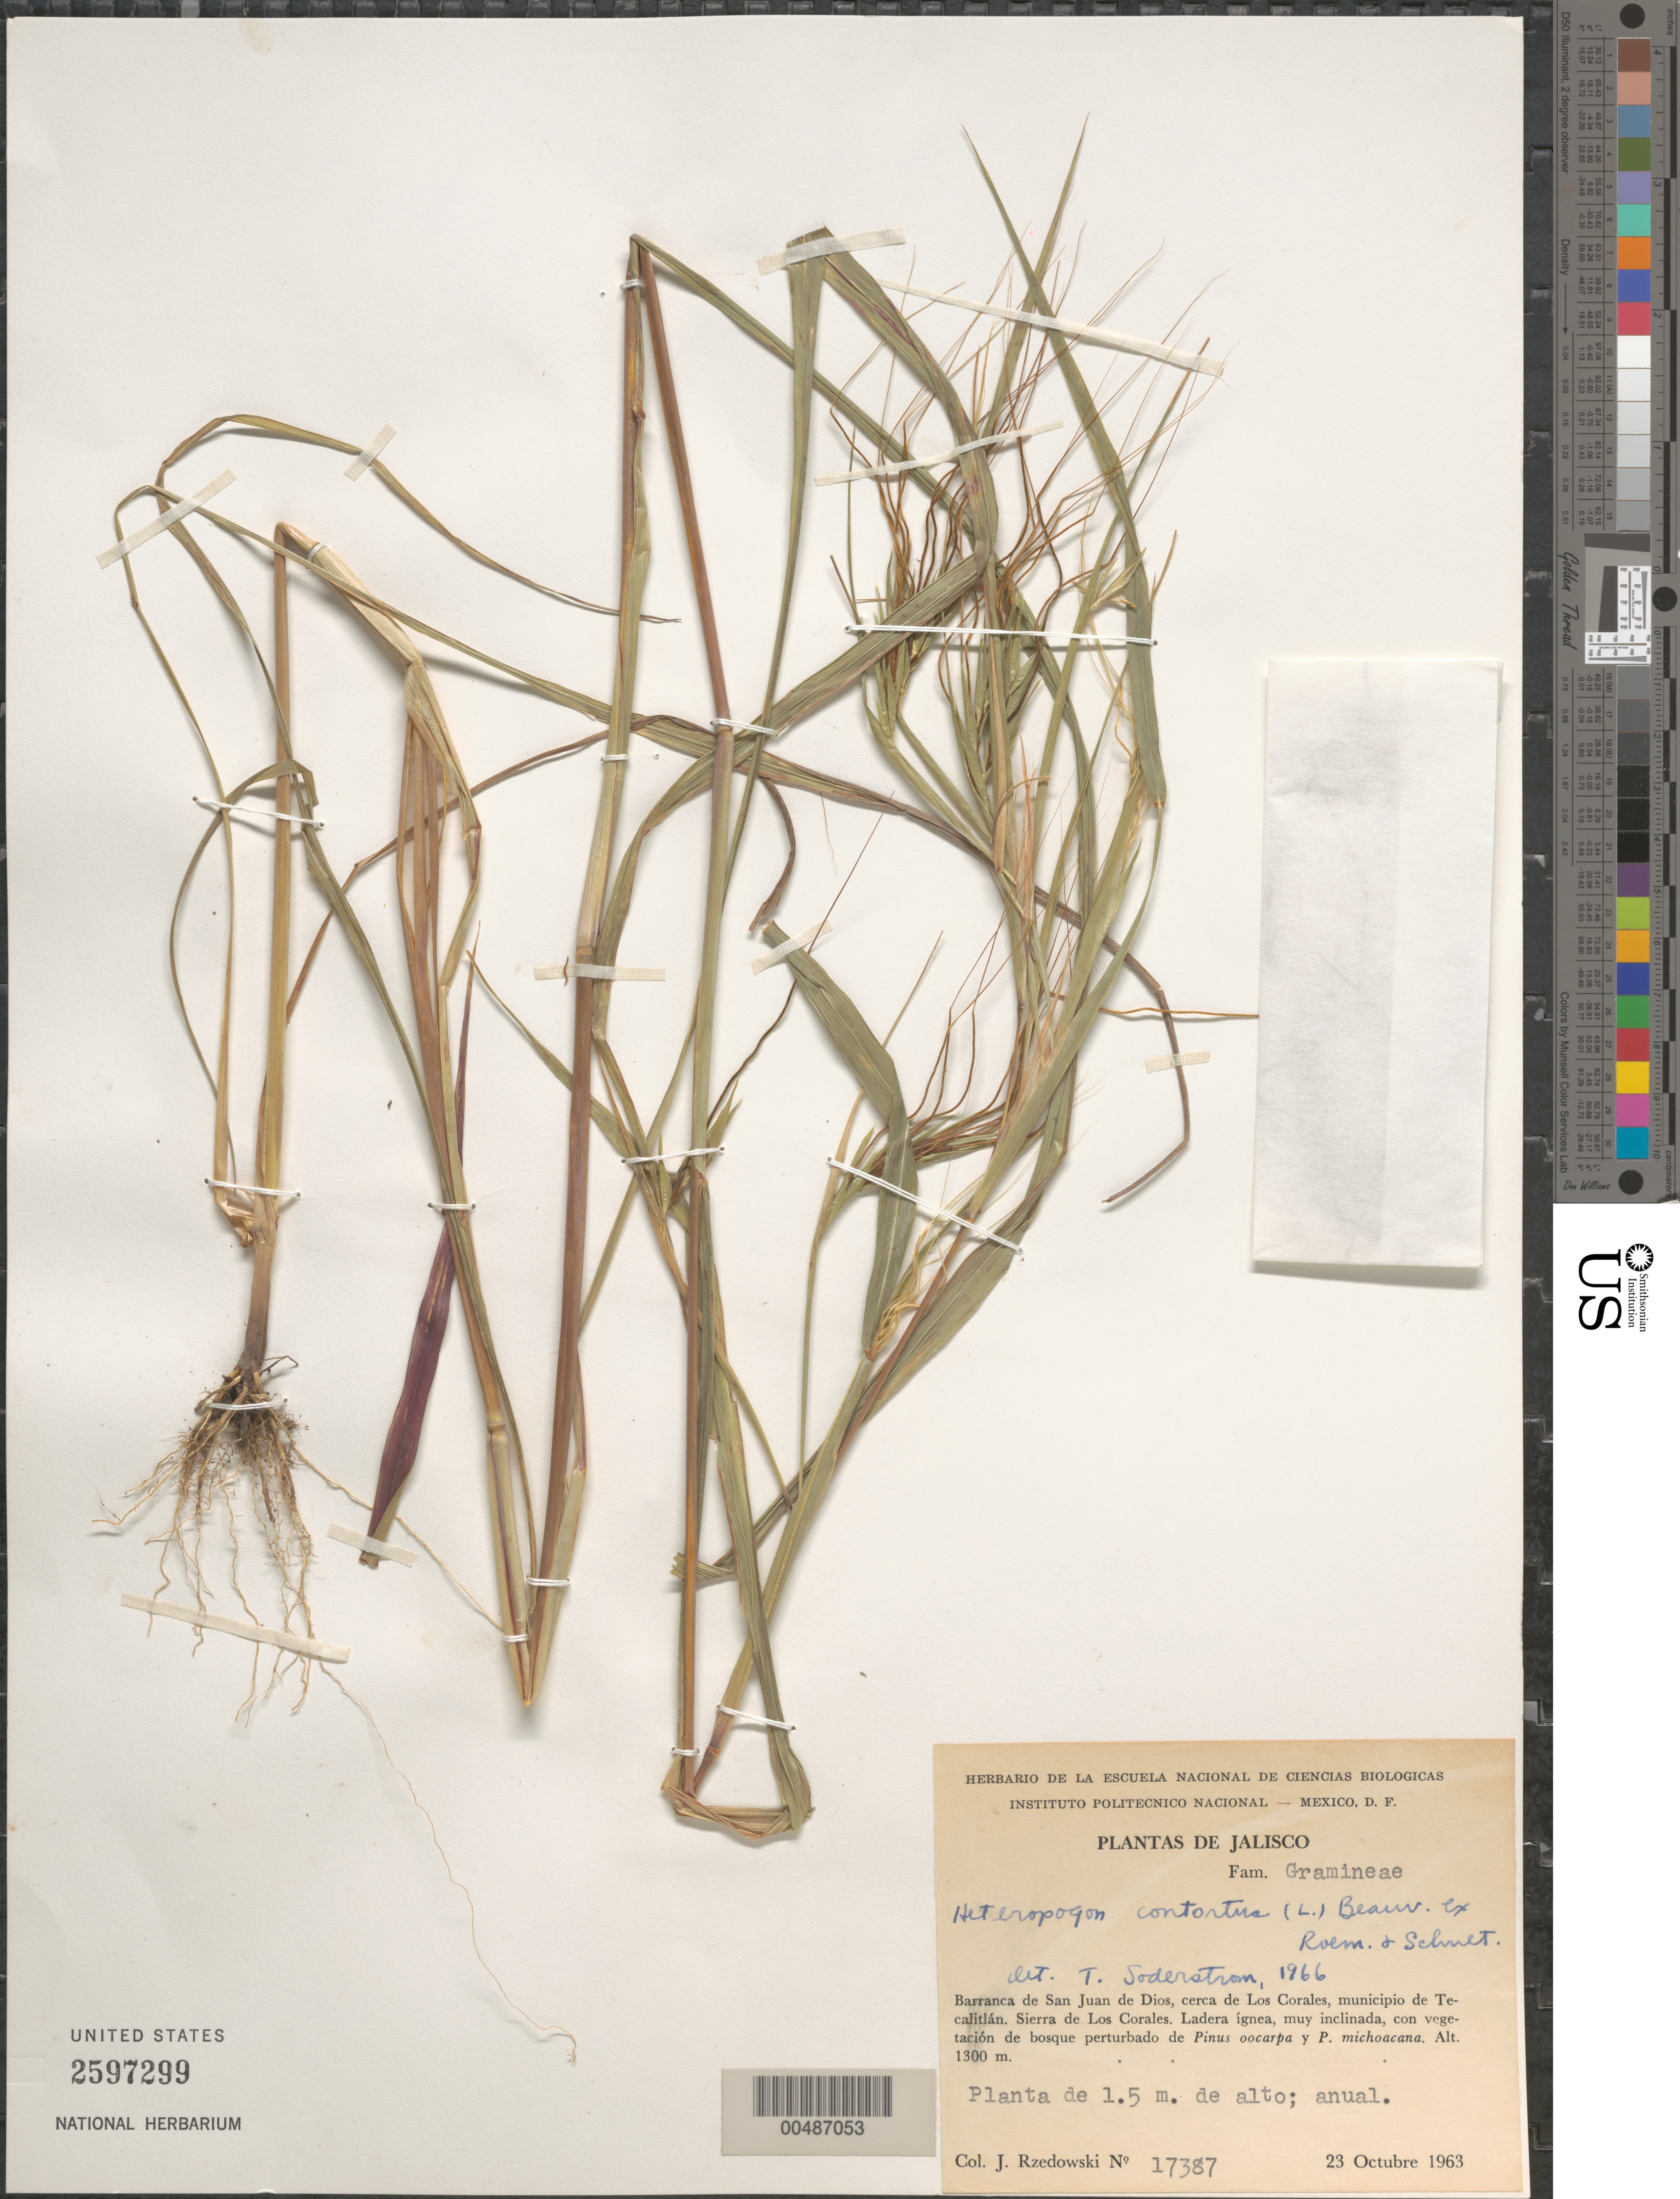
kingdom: Plantae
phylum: Tracheophyta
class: Liliopsida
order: Poales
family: Poaceae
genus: Heteropogon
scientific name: Heteropogon contortus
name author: (L.) P. Beauv. ex Roem. & Schult.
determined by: Soderstrom, T. R.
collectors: J. Rzedowski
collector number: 17387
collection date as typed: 23 Oct 1963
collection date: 1963-10-23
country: Mexico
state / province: Jalisco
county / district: Tecalitlán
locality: Barranca de San Juan de Dios, cerca de Los Corales, Sierra de Los Corales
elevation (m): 1300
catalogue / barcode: US 2597299